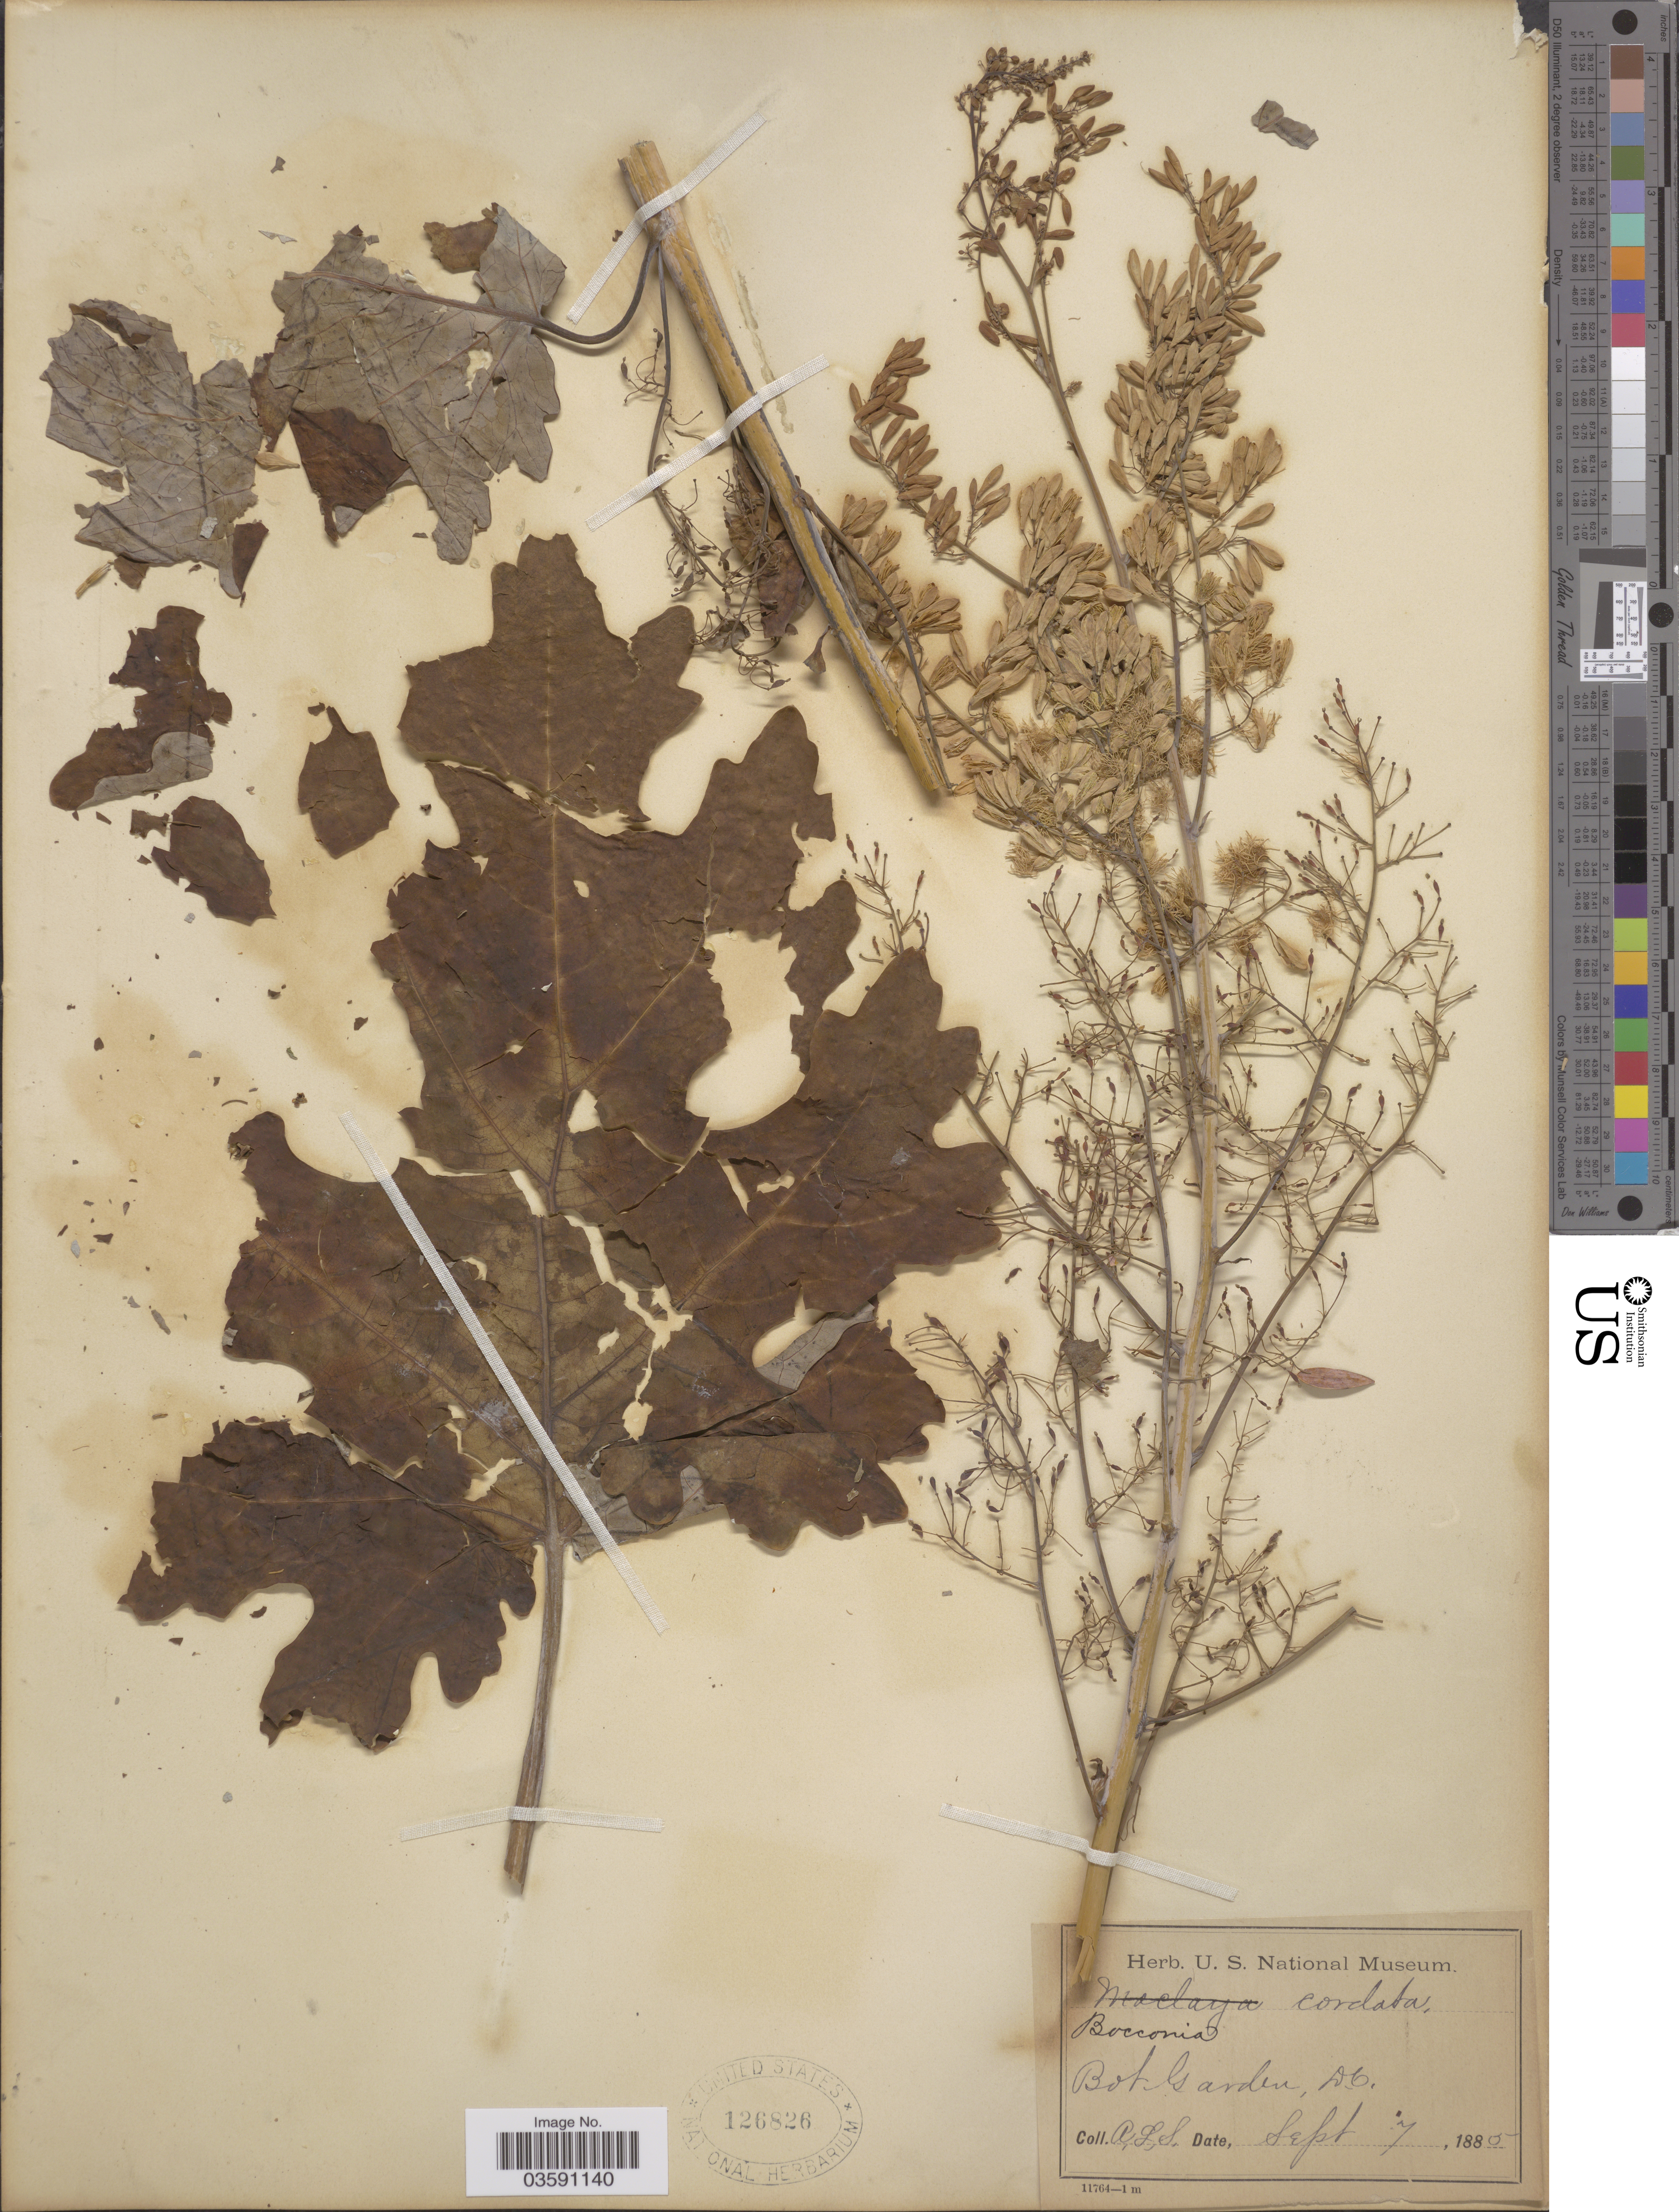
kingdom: Plantae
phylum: Tracheophyta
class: Magnoliopsida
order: Ranunculales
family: Papaveraceae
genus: Macleaya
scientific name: Macleaya cordata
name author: (Willd.) R. Br.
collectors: A. L. S.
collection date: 1885-09-07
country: United States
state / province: District of Columbia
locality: Bot. Garden, D.C.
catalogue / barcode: US 126826